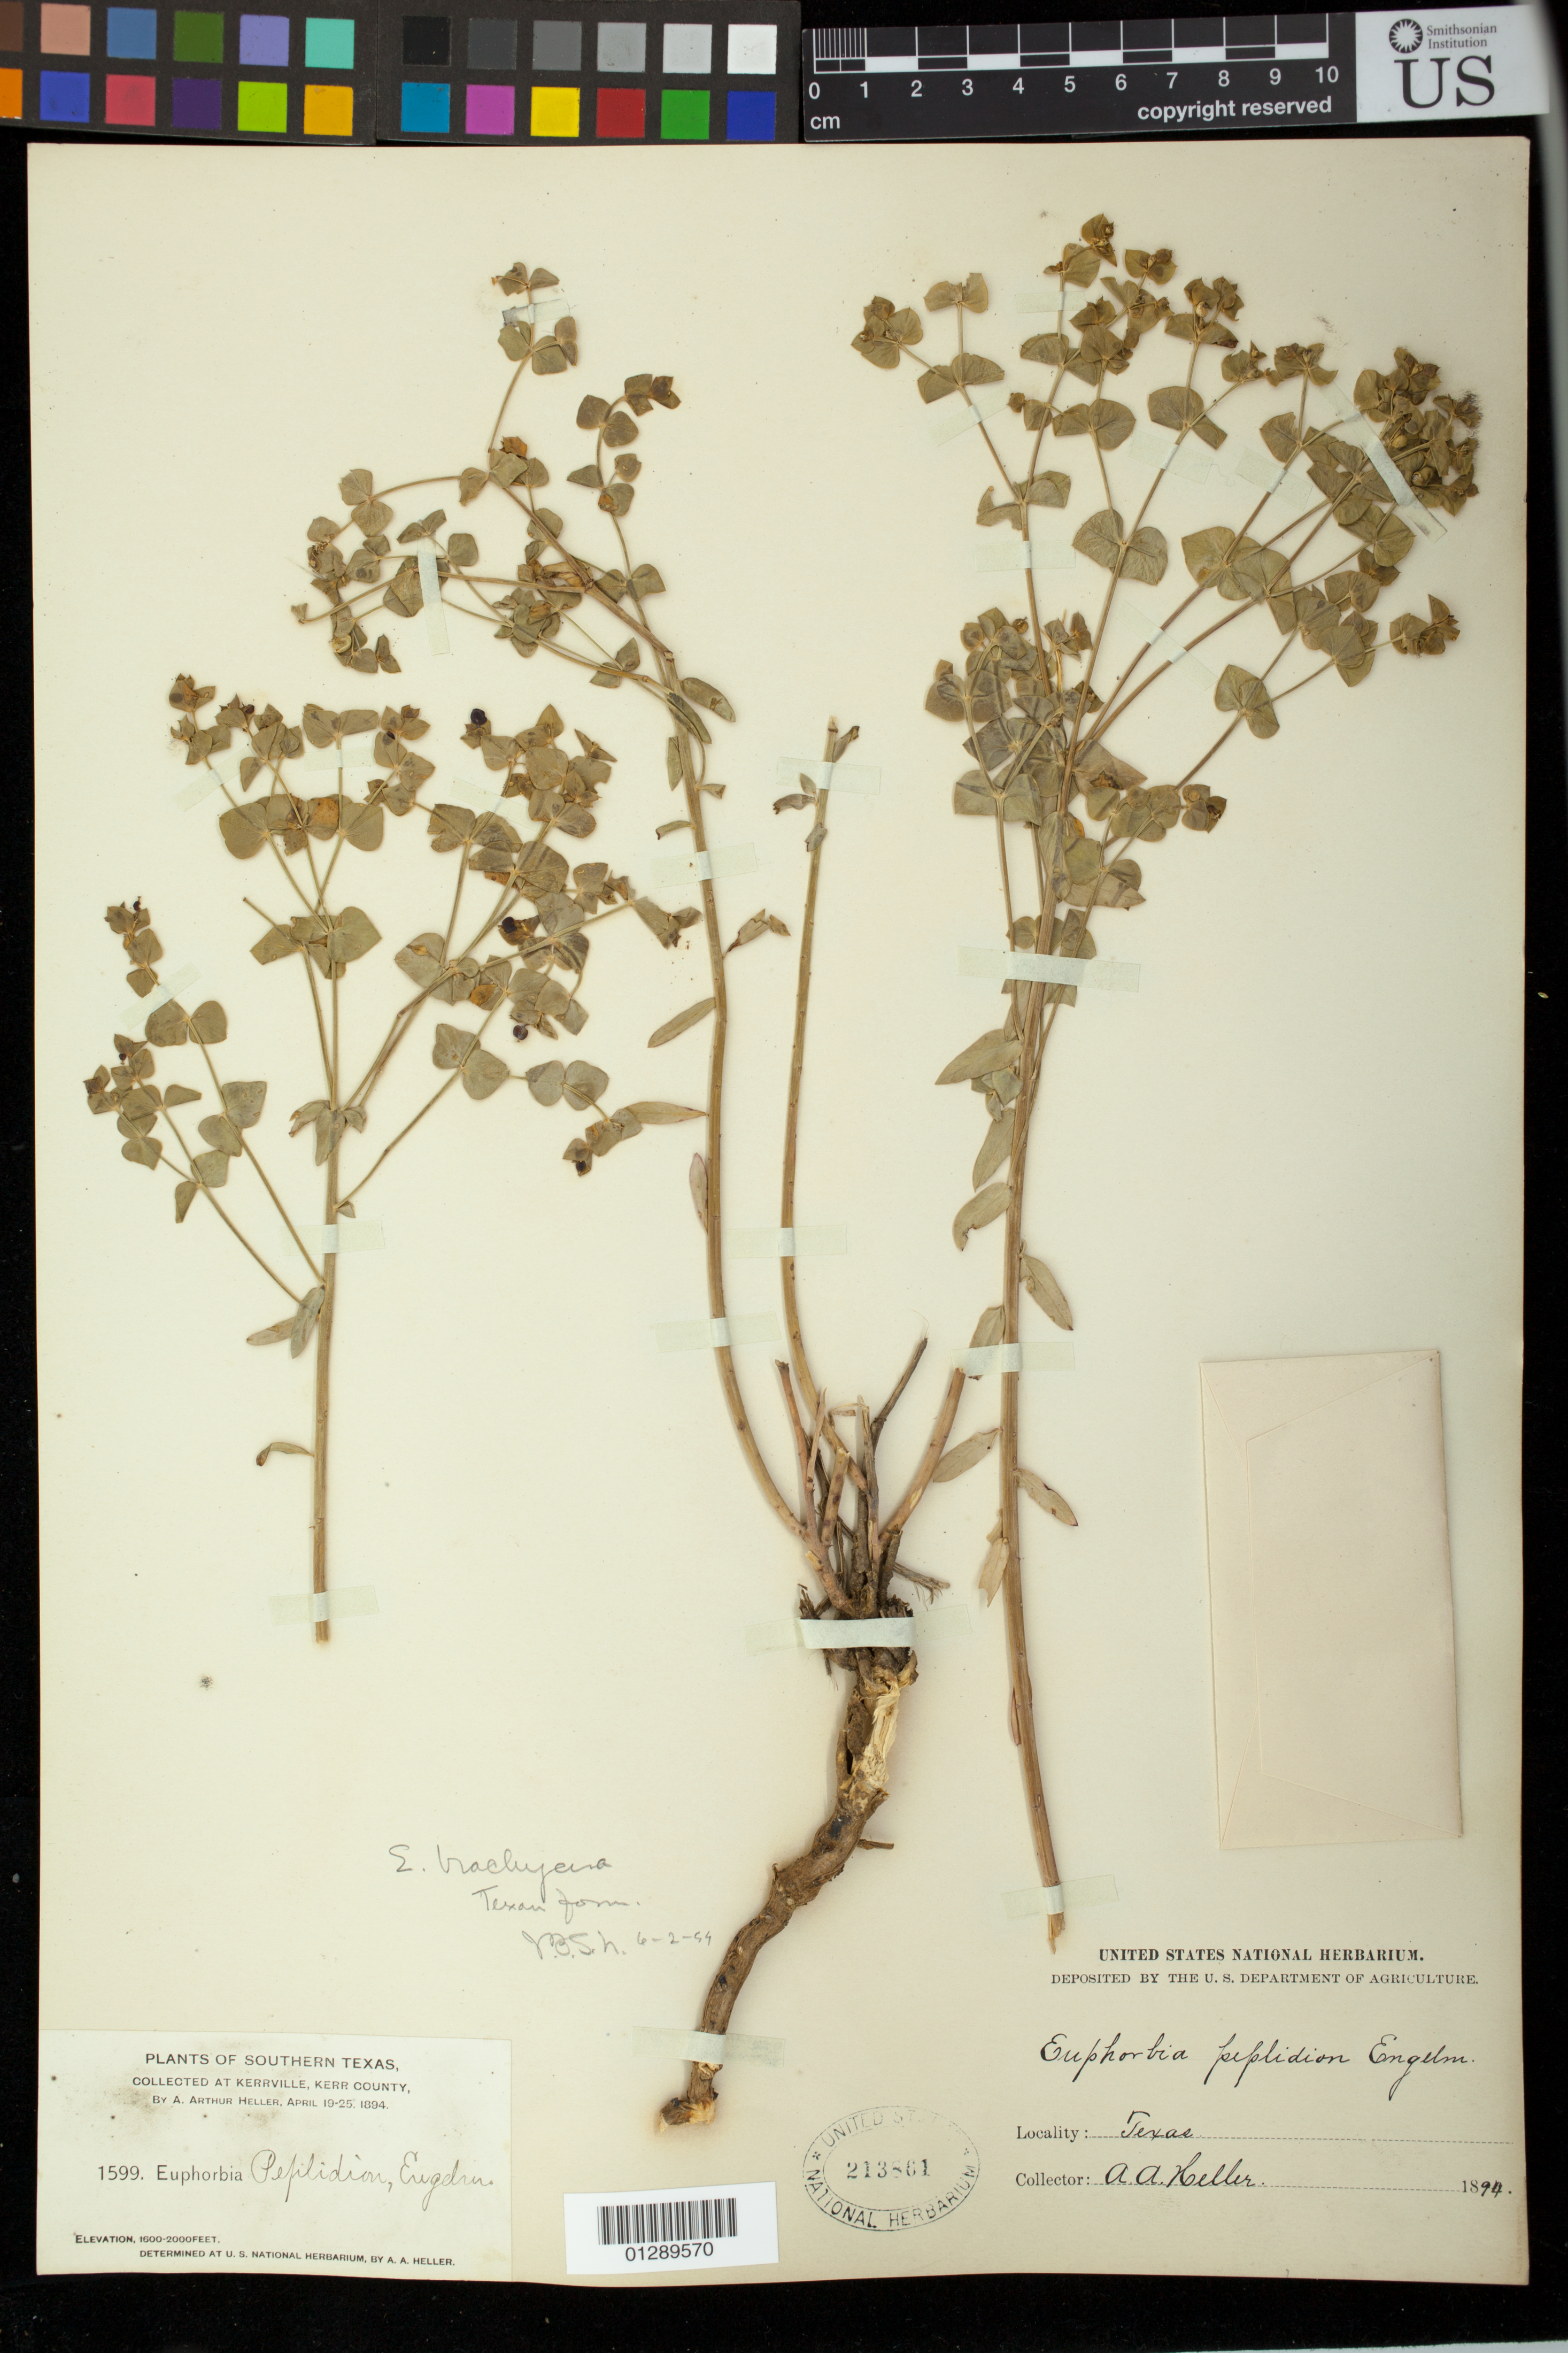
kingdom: Plantae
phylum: Tracheophyta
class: Magnoliopsida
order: Malpighiales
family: Euphorbiaceae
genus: Euphorbia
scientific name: Euphorbia brachycera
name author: Engelm. in Emory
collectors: A. A. Heller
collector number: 1599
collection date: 1894-04-19/1894-04-25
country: United States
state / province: Texas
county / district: Kerr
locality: Kerrville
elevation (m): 488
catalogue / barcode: US 213861